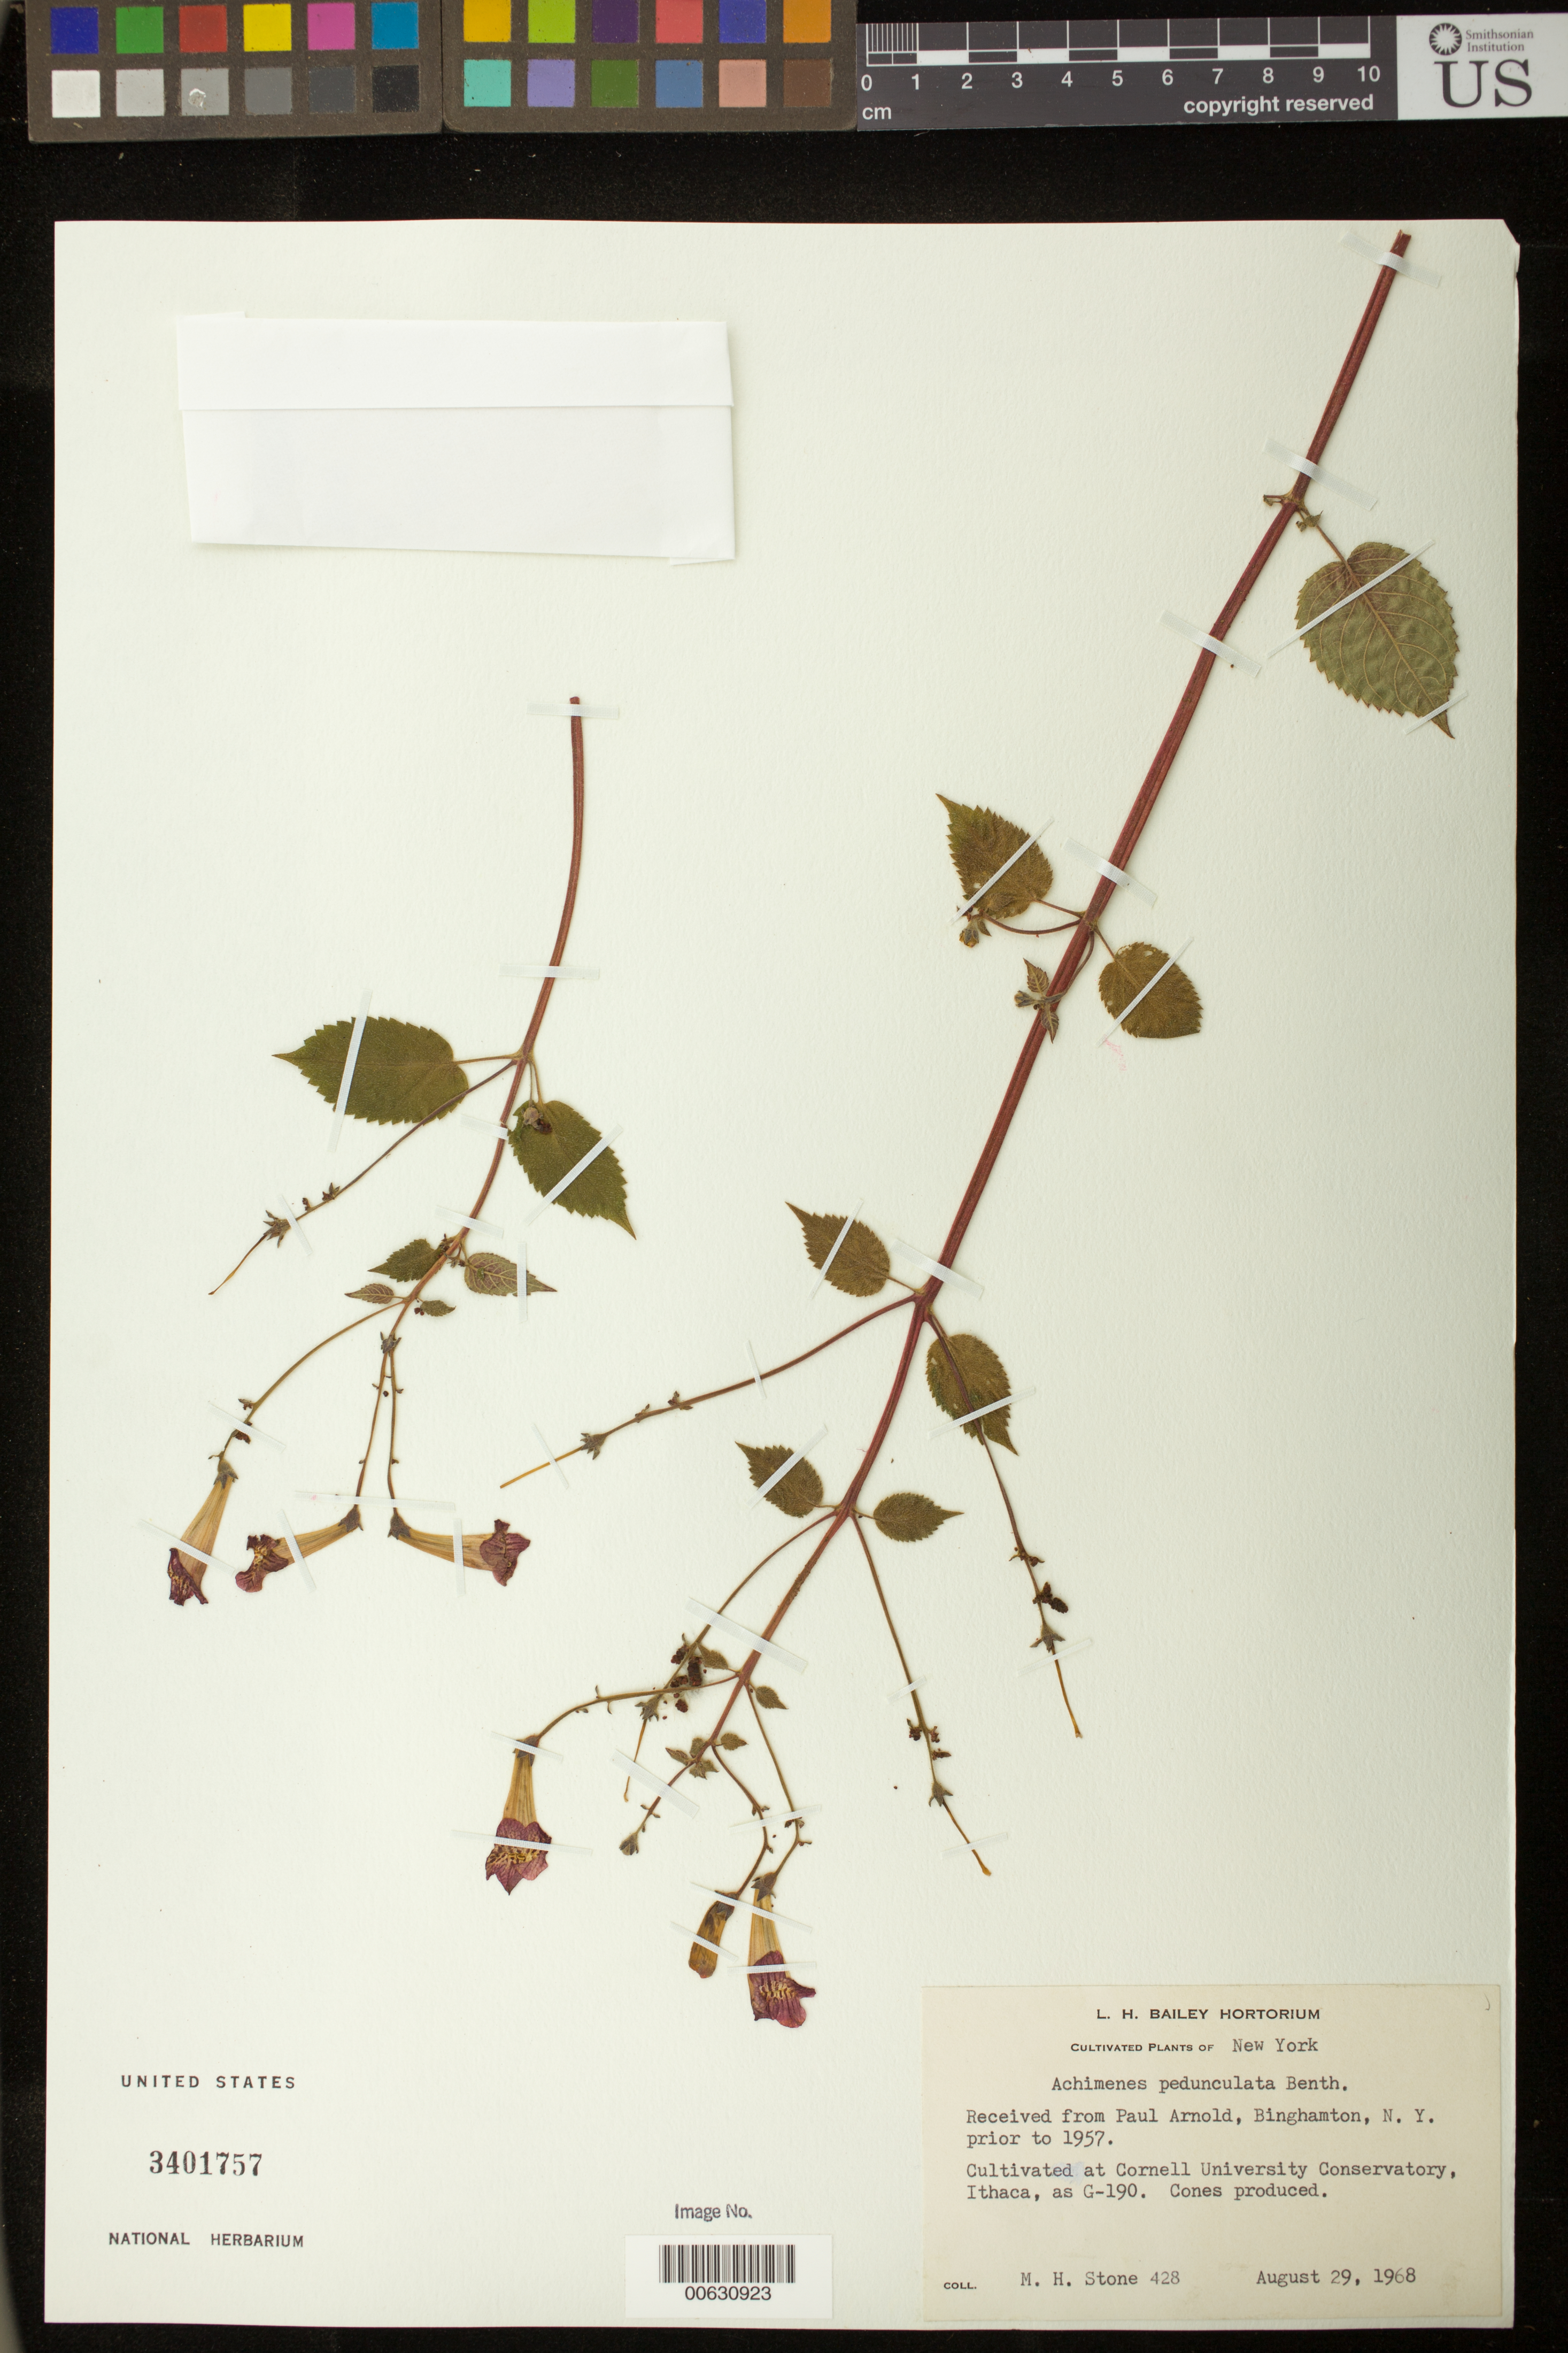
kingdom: Plantae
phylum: Tracheophyta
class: Magnoliopsida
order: Lamiales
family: Gesneriaceae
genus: Achimenes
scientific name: Achimenes pedunculata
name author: Benth.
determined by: Skog, Laurence E.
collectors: M. Stone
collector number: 428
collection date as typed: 29 Aug 1968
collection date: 1968-08-29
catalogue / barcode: US 3401757